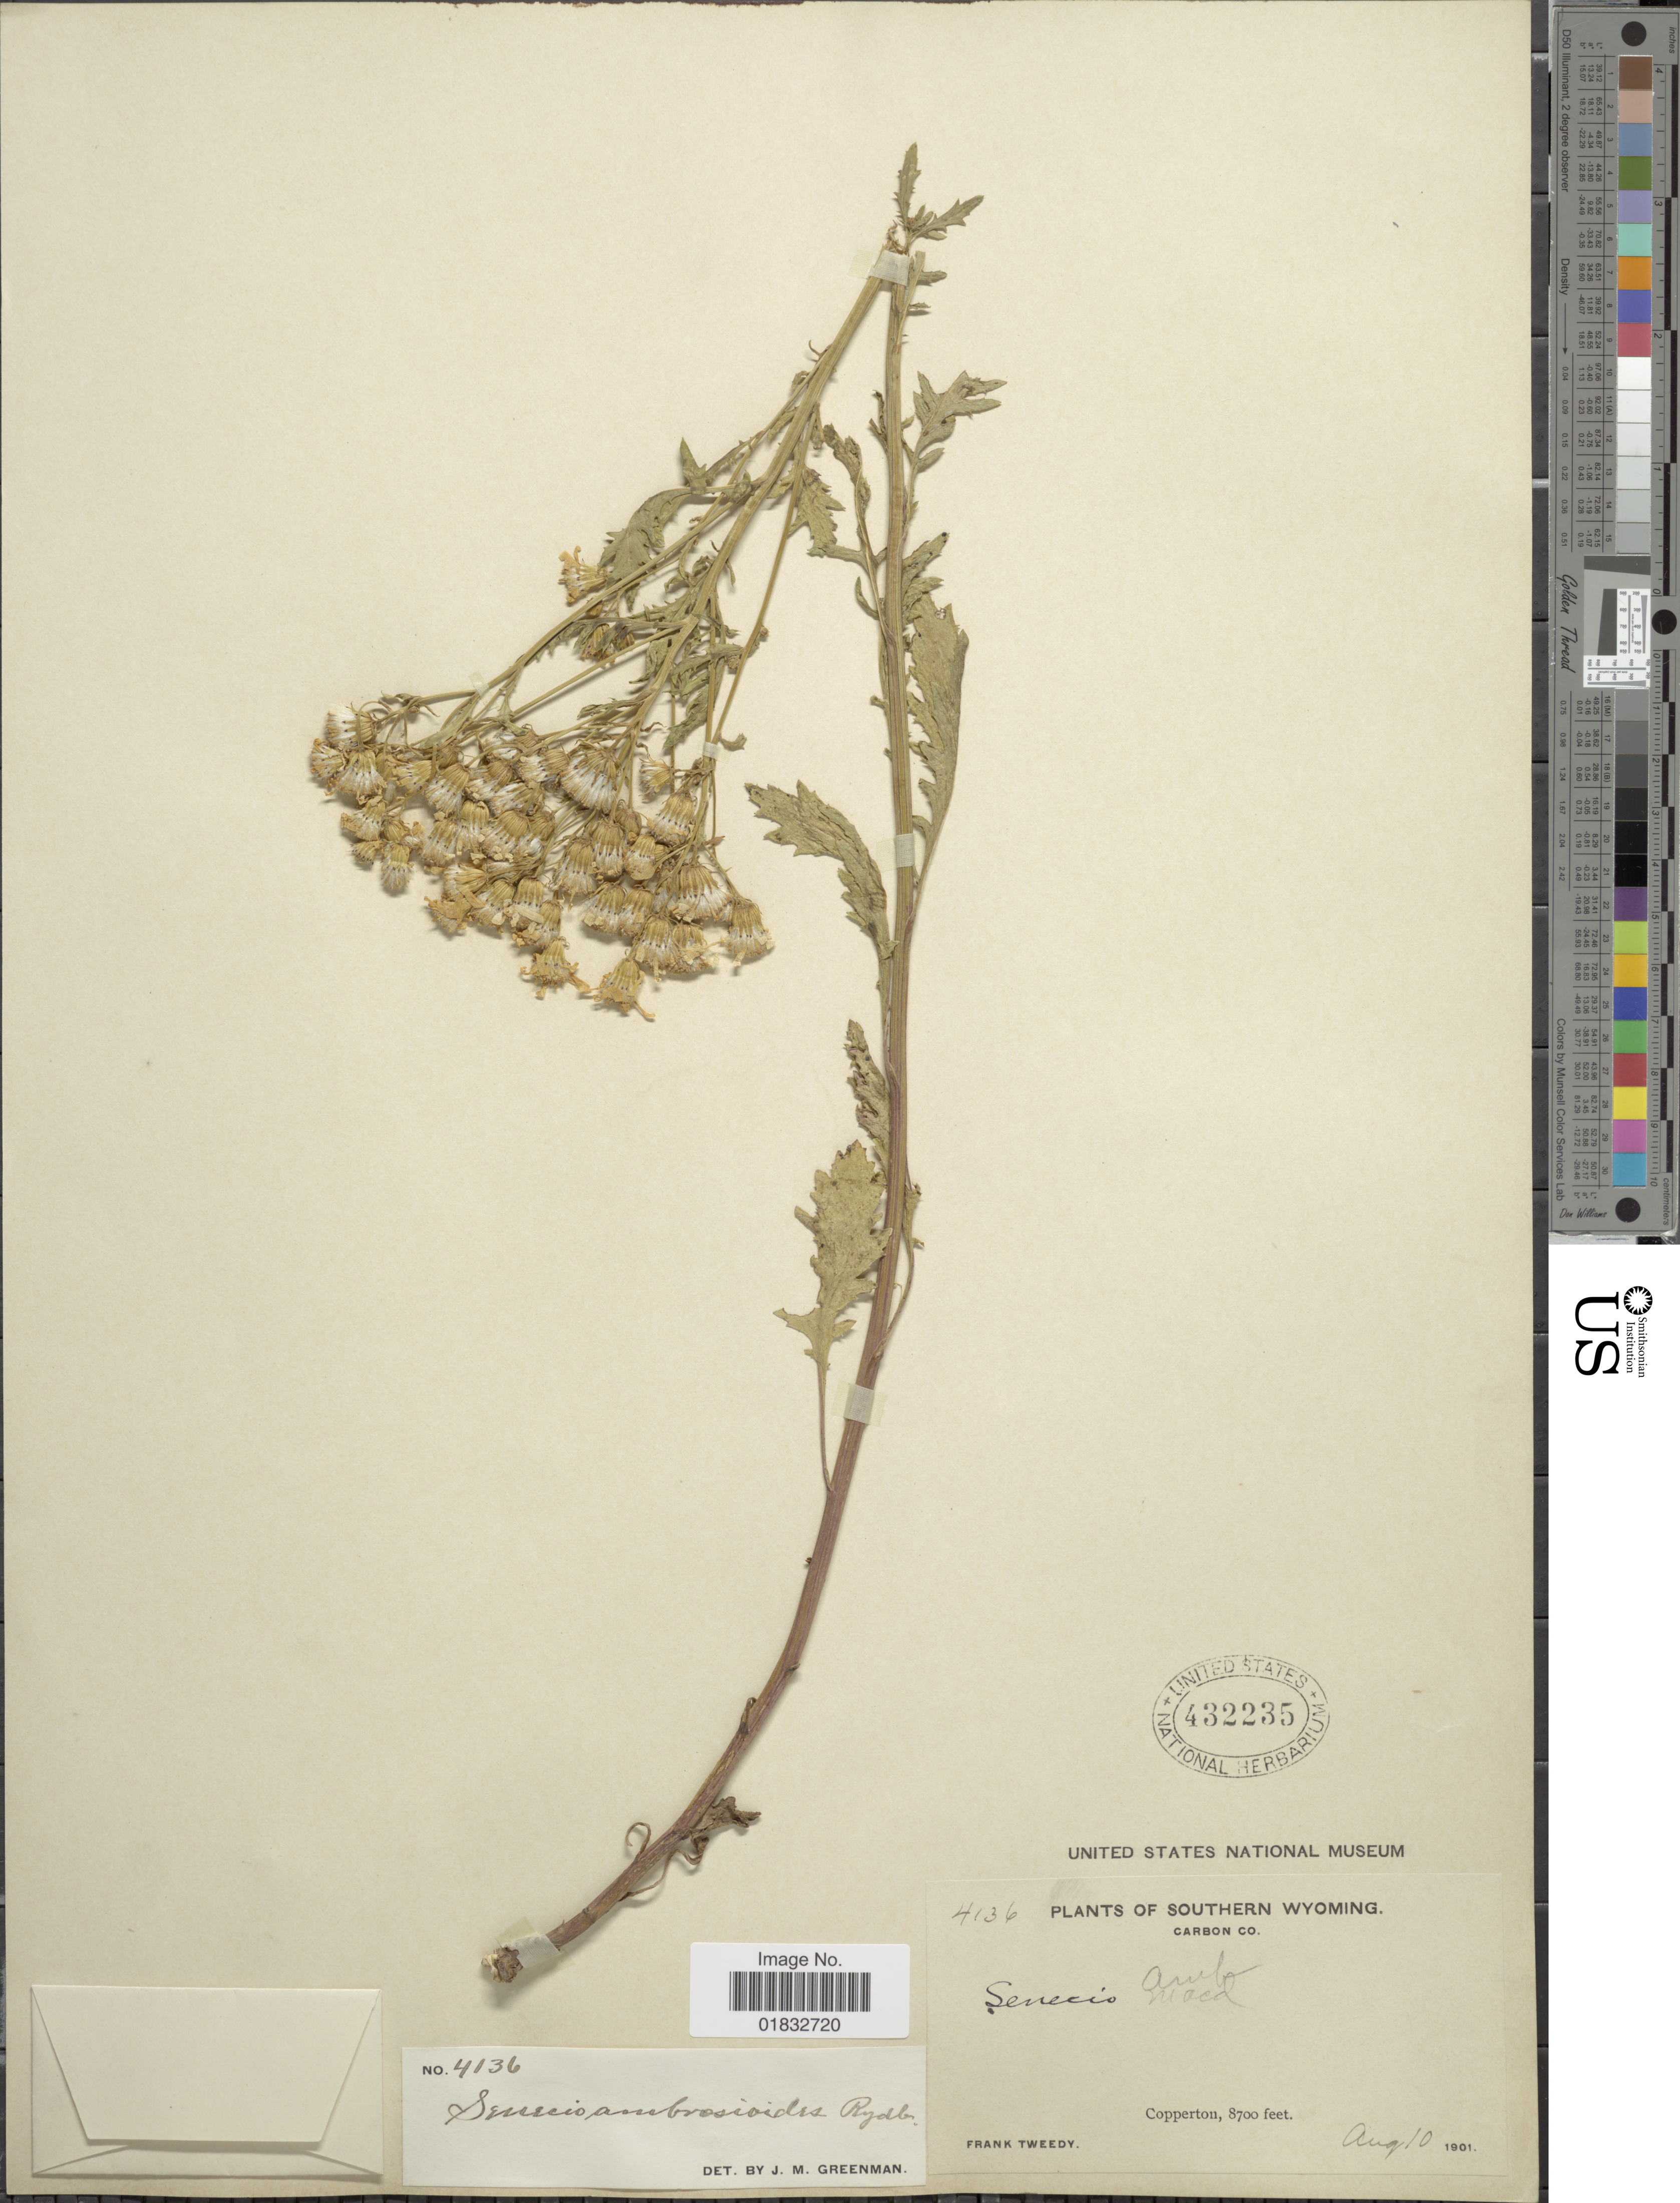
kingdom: Plantae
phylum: Tracheophyta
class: Magnoliopsida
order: Asterales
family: Asteraceae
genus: Senecio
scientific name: Senecio eremophilus var. kingii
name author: (Rydb.) Greenm.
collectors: F. Tweedy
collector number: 4136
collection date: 1901-08-10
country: United States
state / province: Wyoming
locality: Southern Wyoming, Carbon Co, Copperton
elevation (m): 2652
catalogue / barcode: US 432235